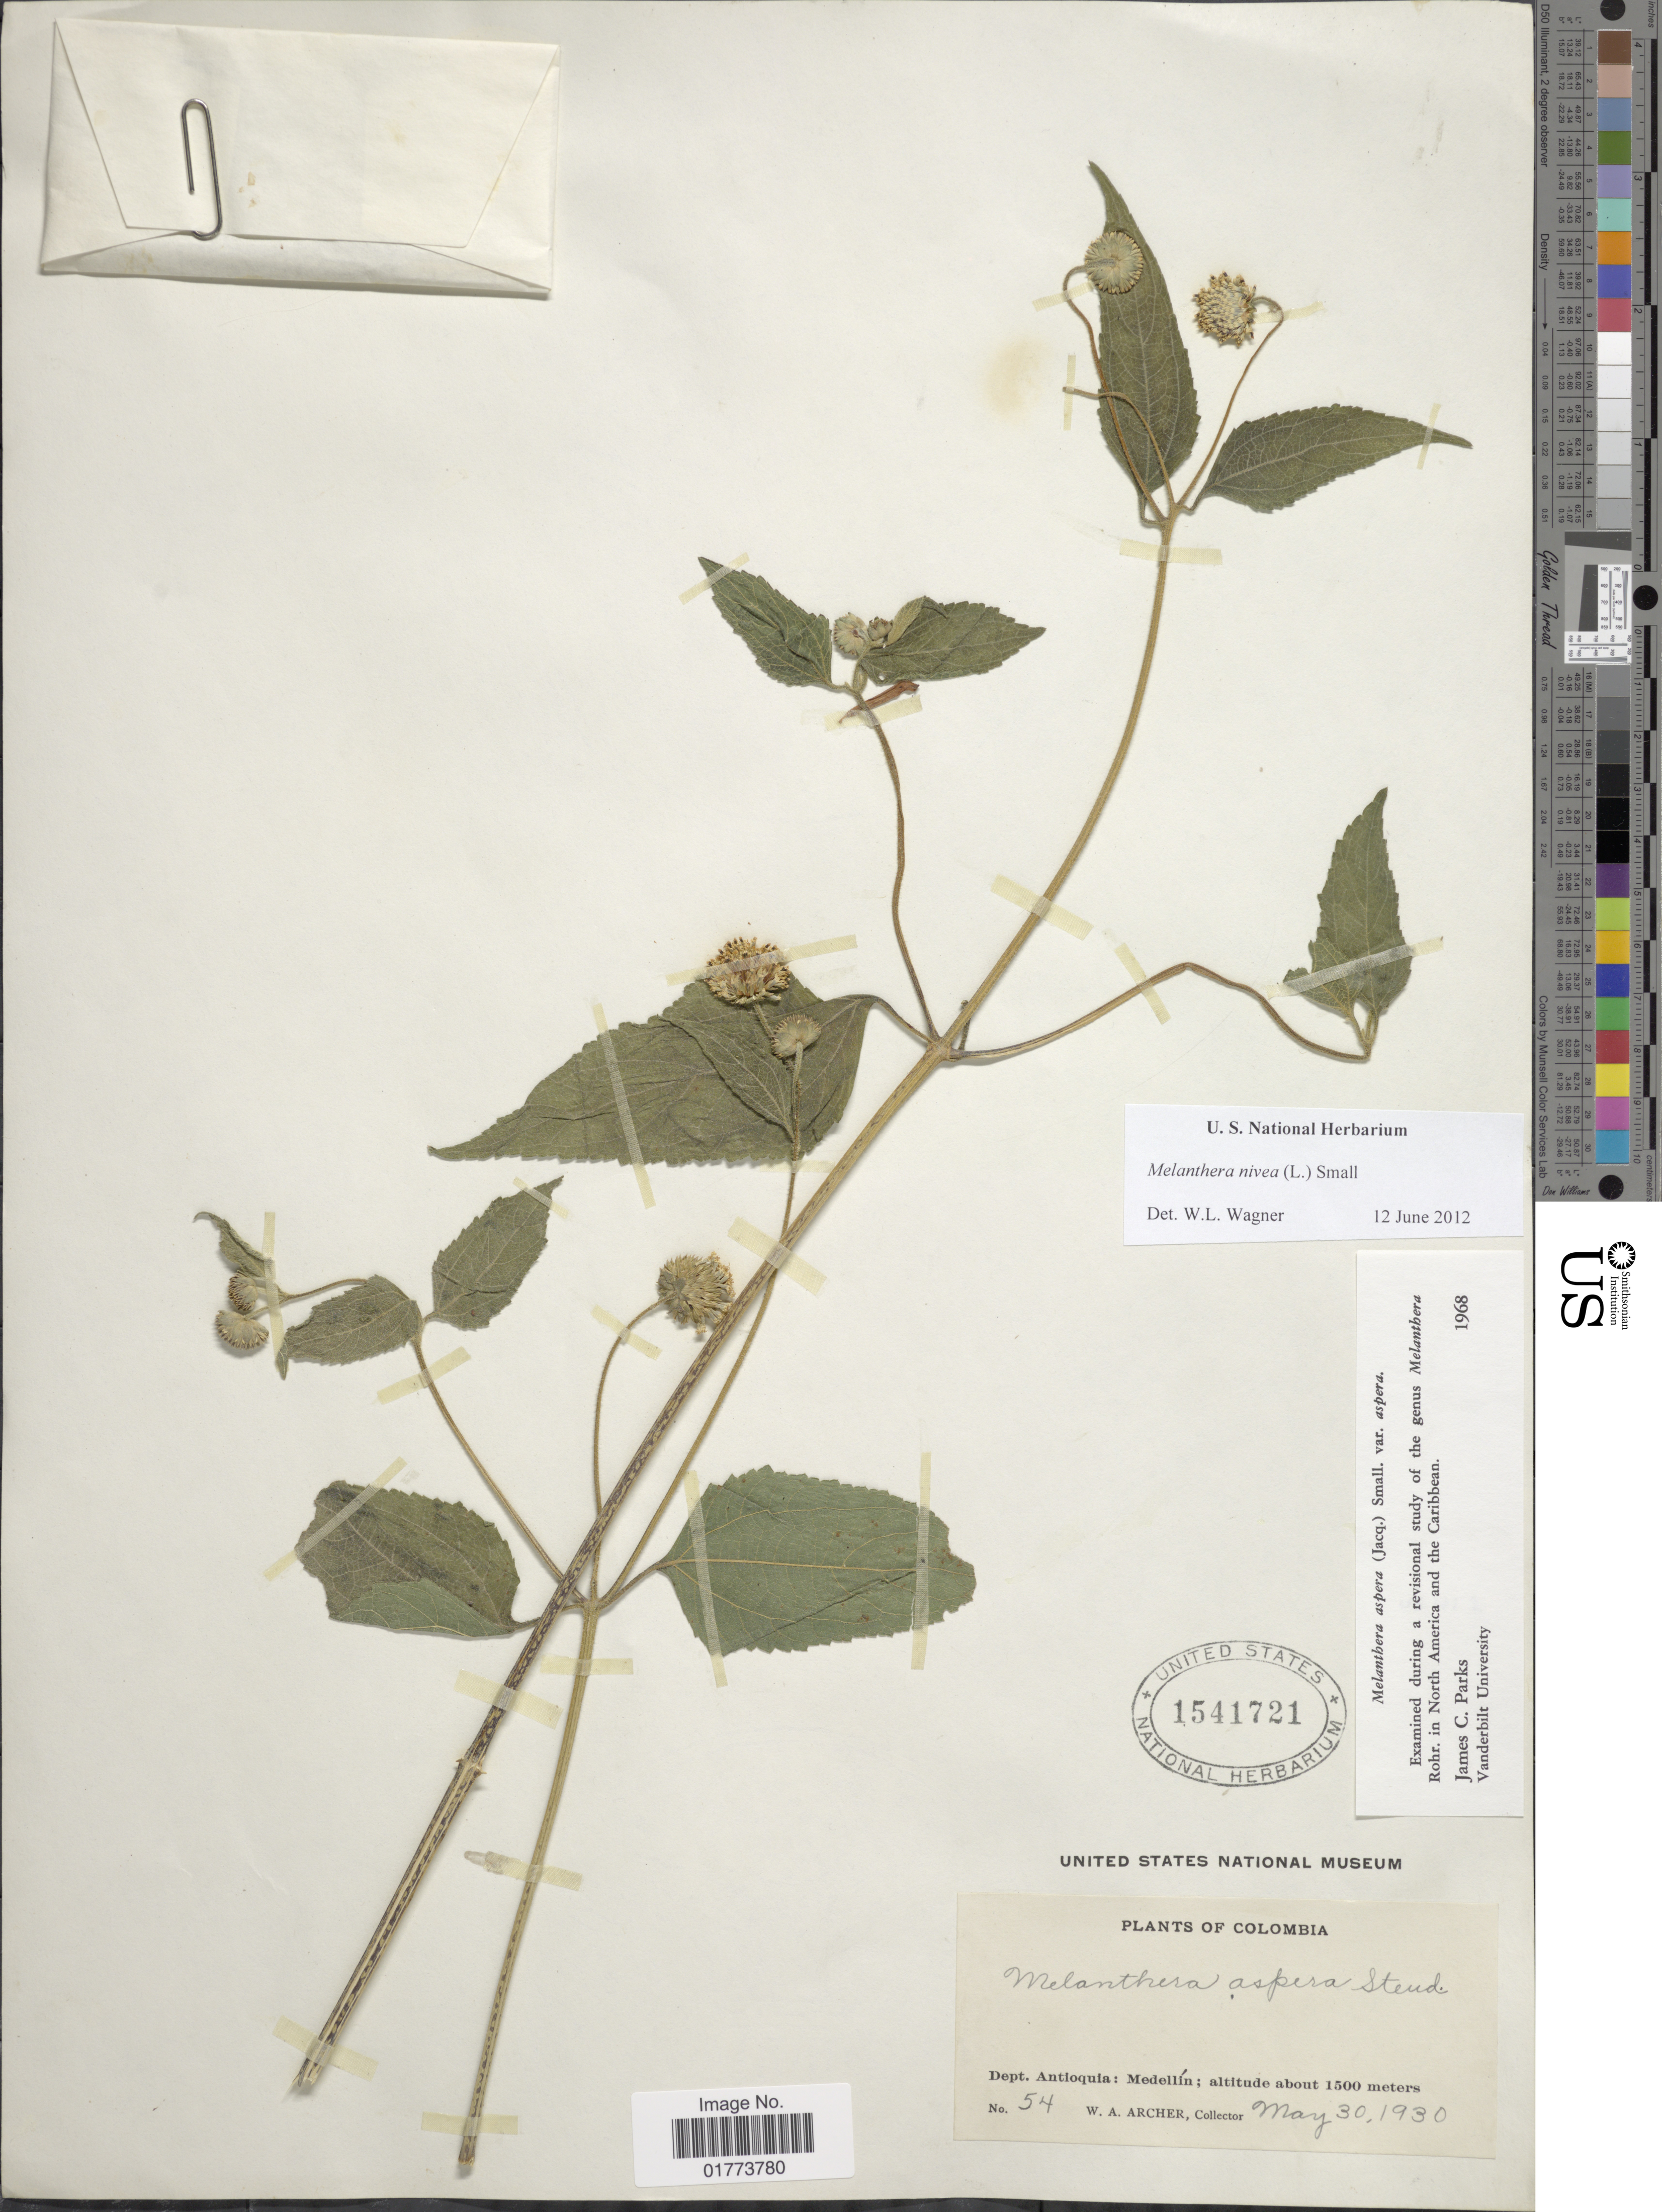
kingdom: Plantae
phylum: Tracheophyta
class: Magnoliopsida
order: Asterales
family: Asteraceae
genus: Melanthera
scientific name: Melanthera nivea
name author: (L.) Small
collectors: W. A. Archer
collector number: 54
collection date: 1930-05-30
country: Colombia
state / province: Antioquia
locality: Dept. Antioquia: Medellin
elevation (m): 1500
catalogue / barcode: US 1541721